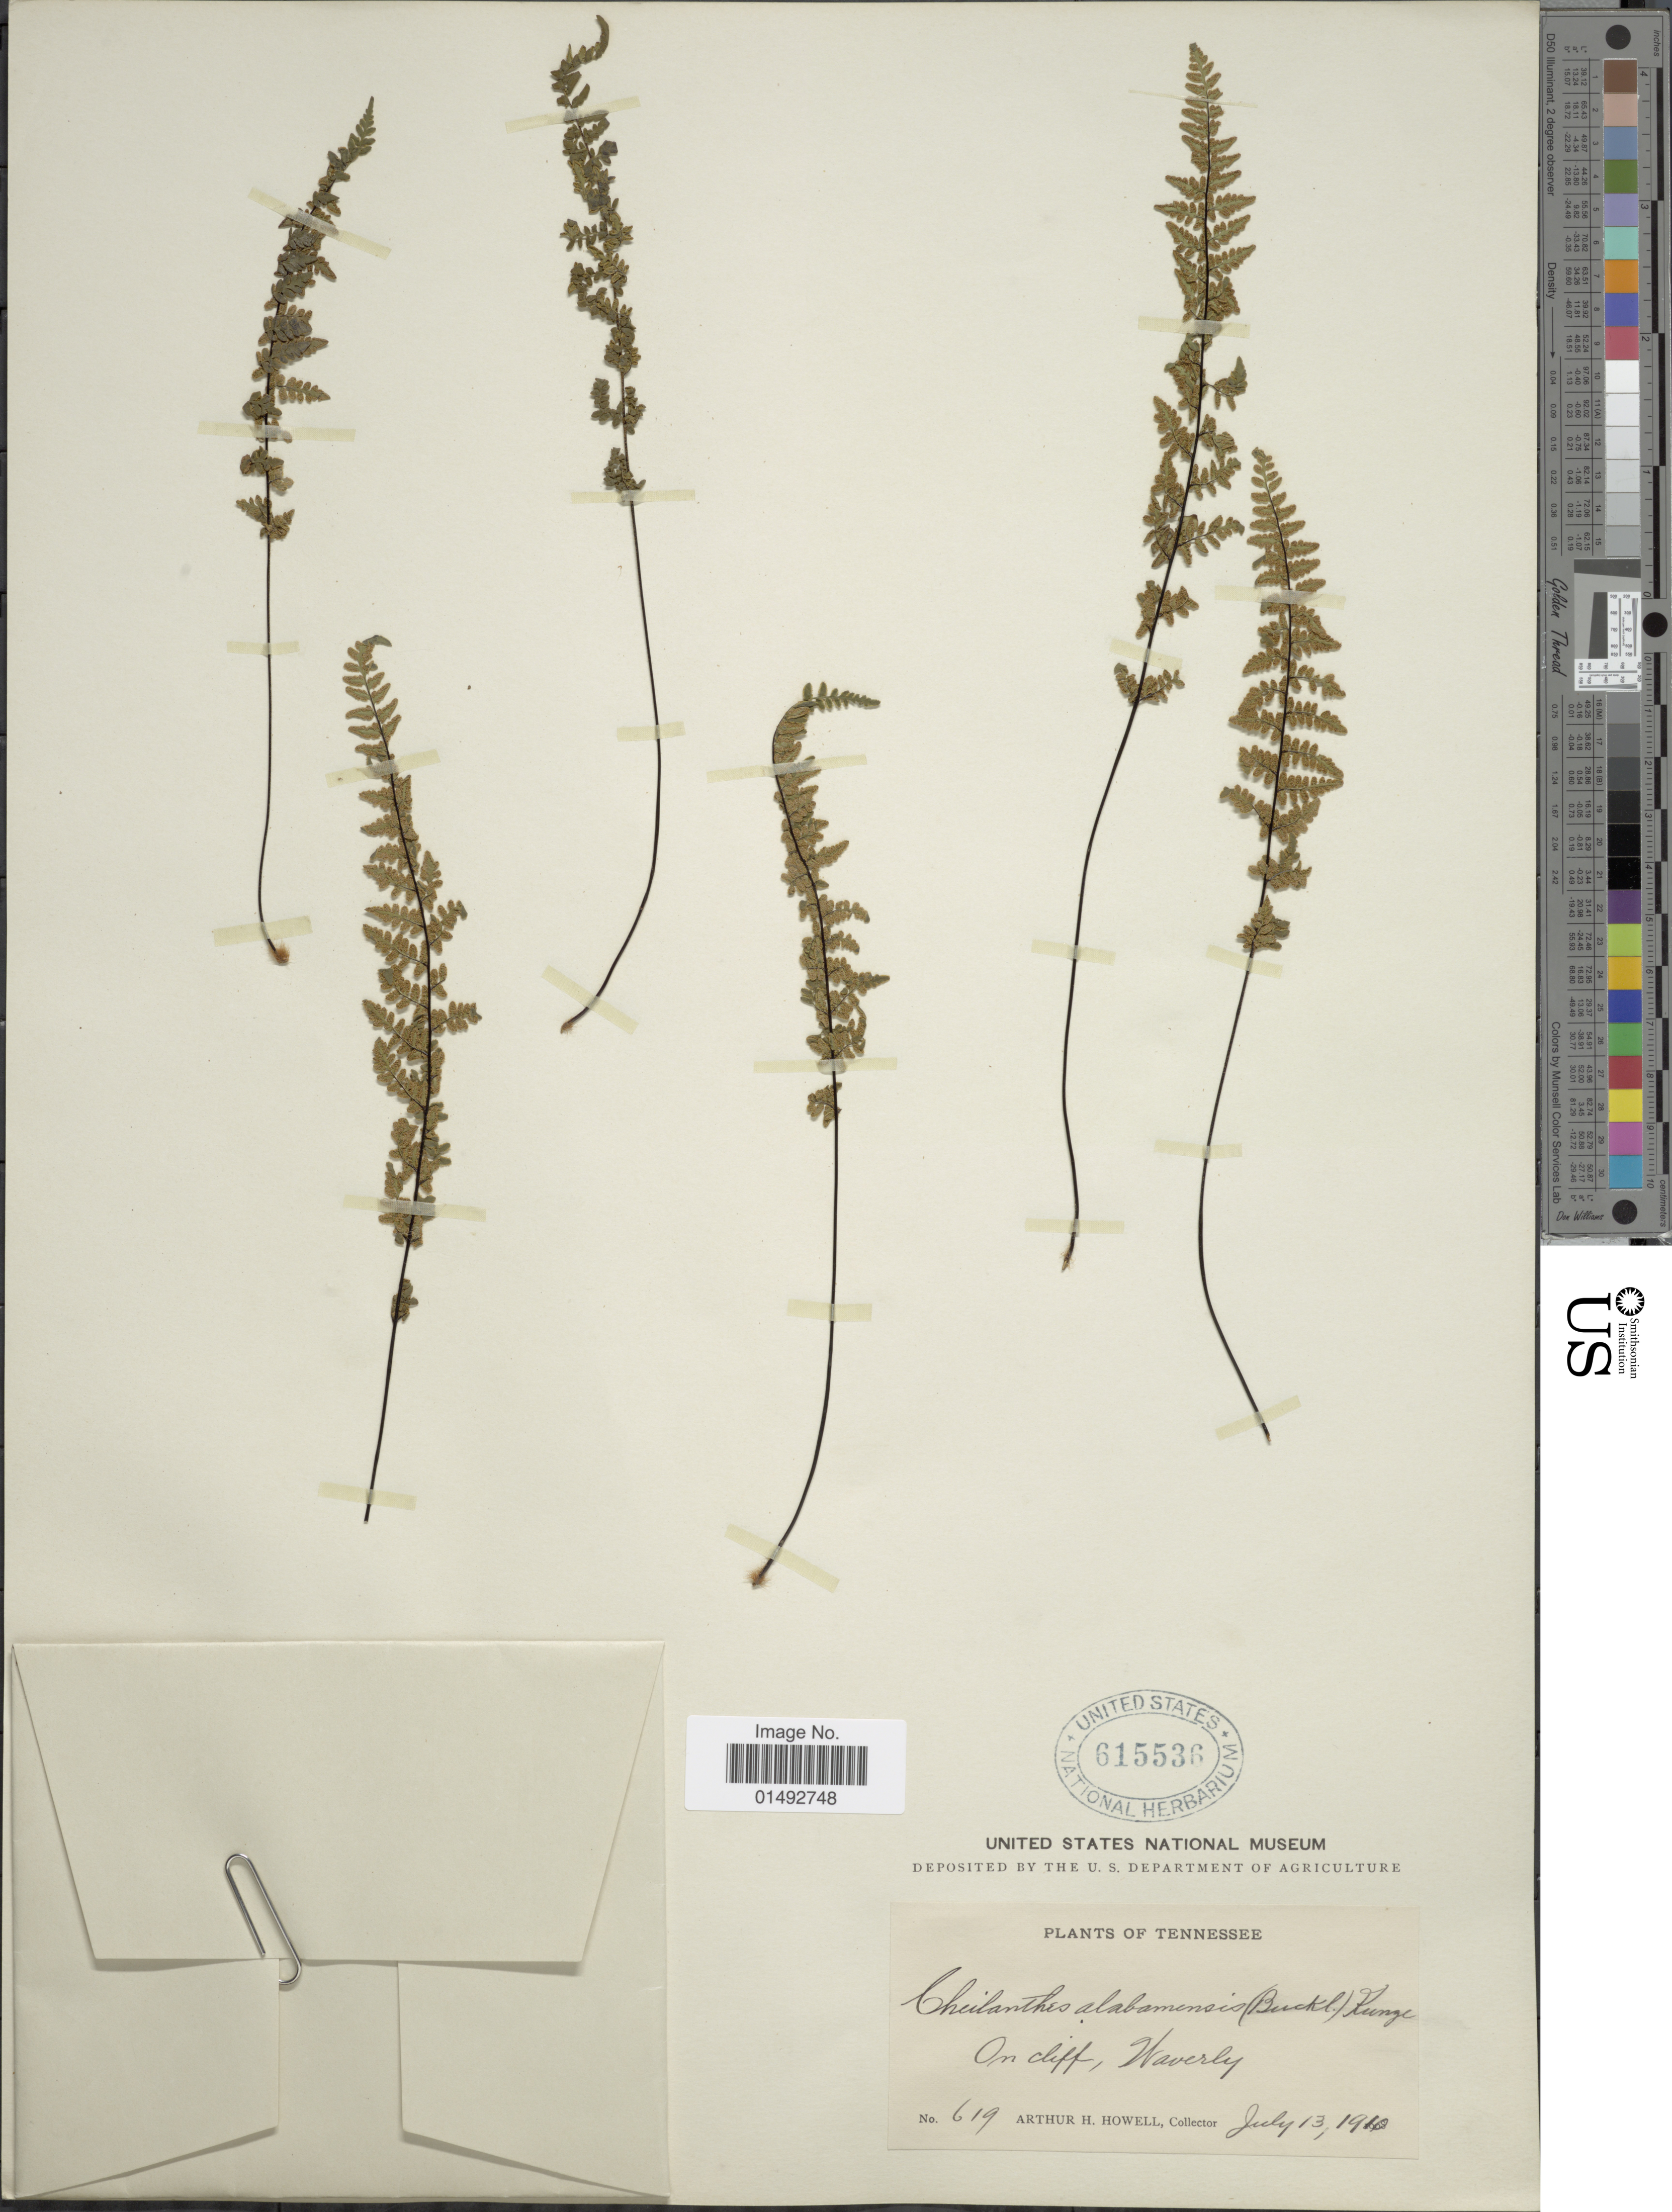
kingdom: Plantae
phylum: Tracheophyta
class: Polypodiopsida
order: Polypodiales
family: Pteridaceae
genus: Myriopteris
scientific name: Myriopteris alabamensis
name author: (Buckley) Grusz & Windham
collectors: A. H. Howell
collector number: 619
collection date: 1910-07-13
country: United States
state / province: Tennessee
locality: On cliff,Waverly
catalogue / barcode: US 615536